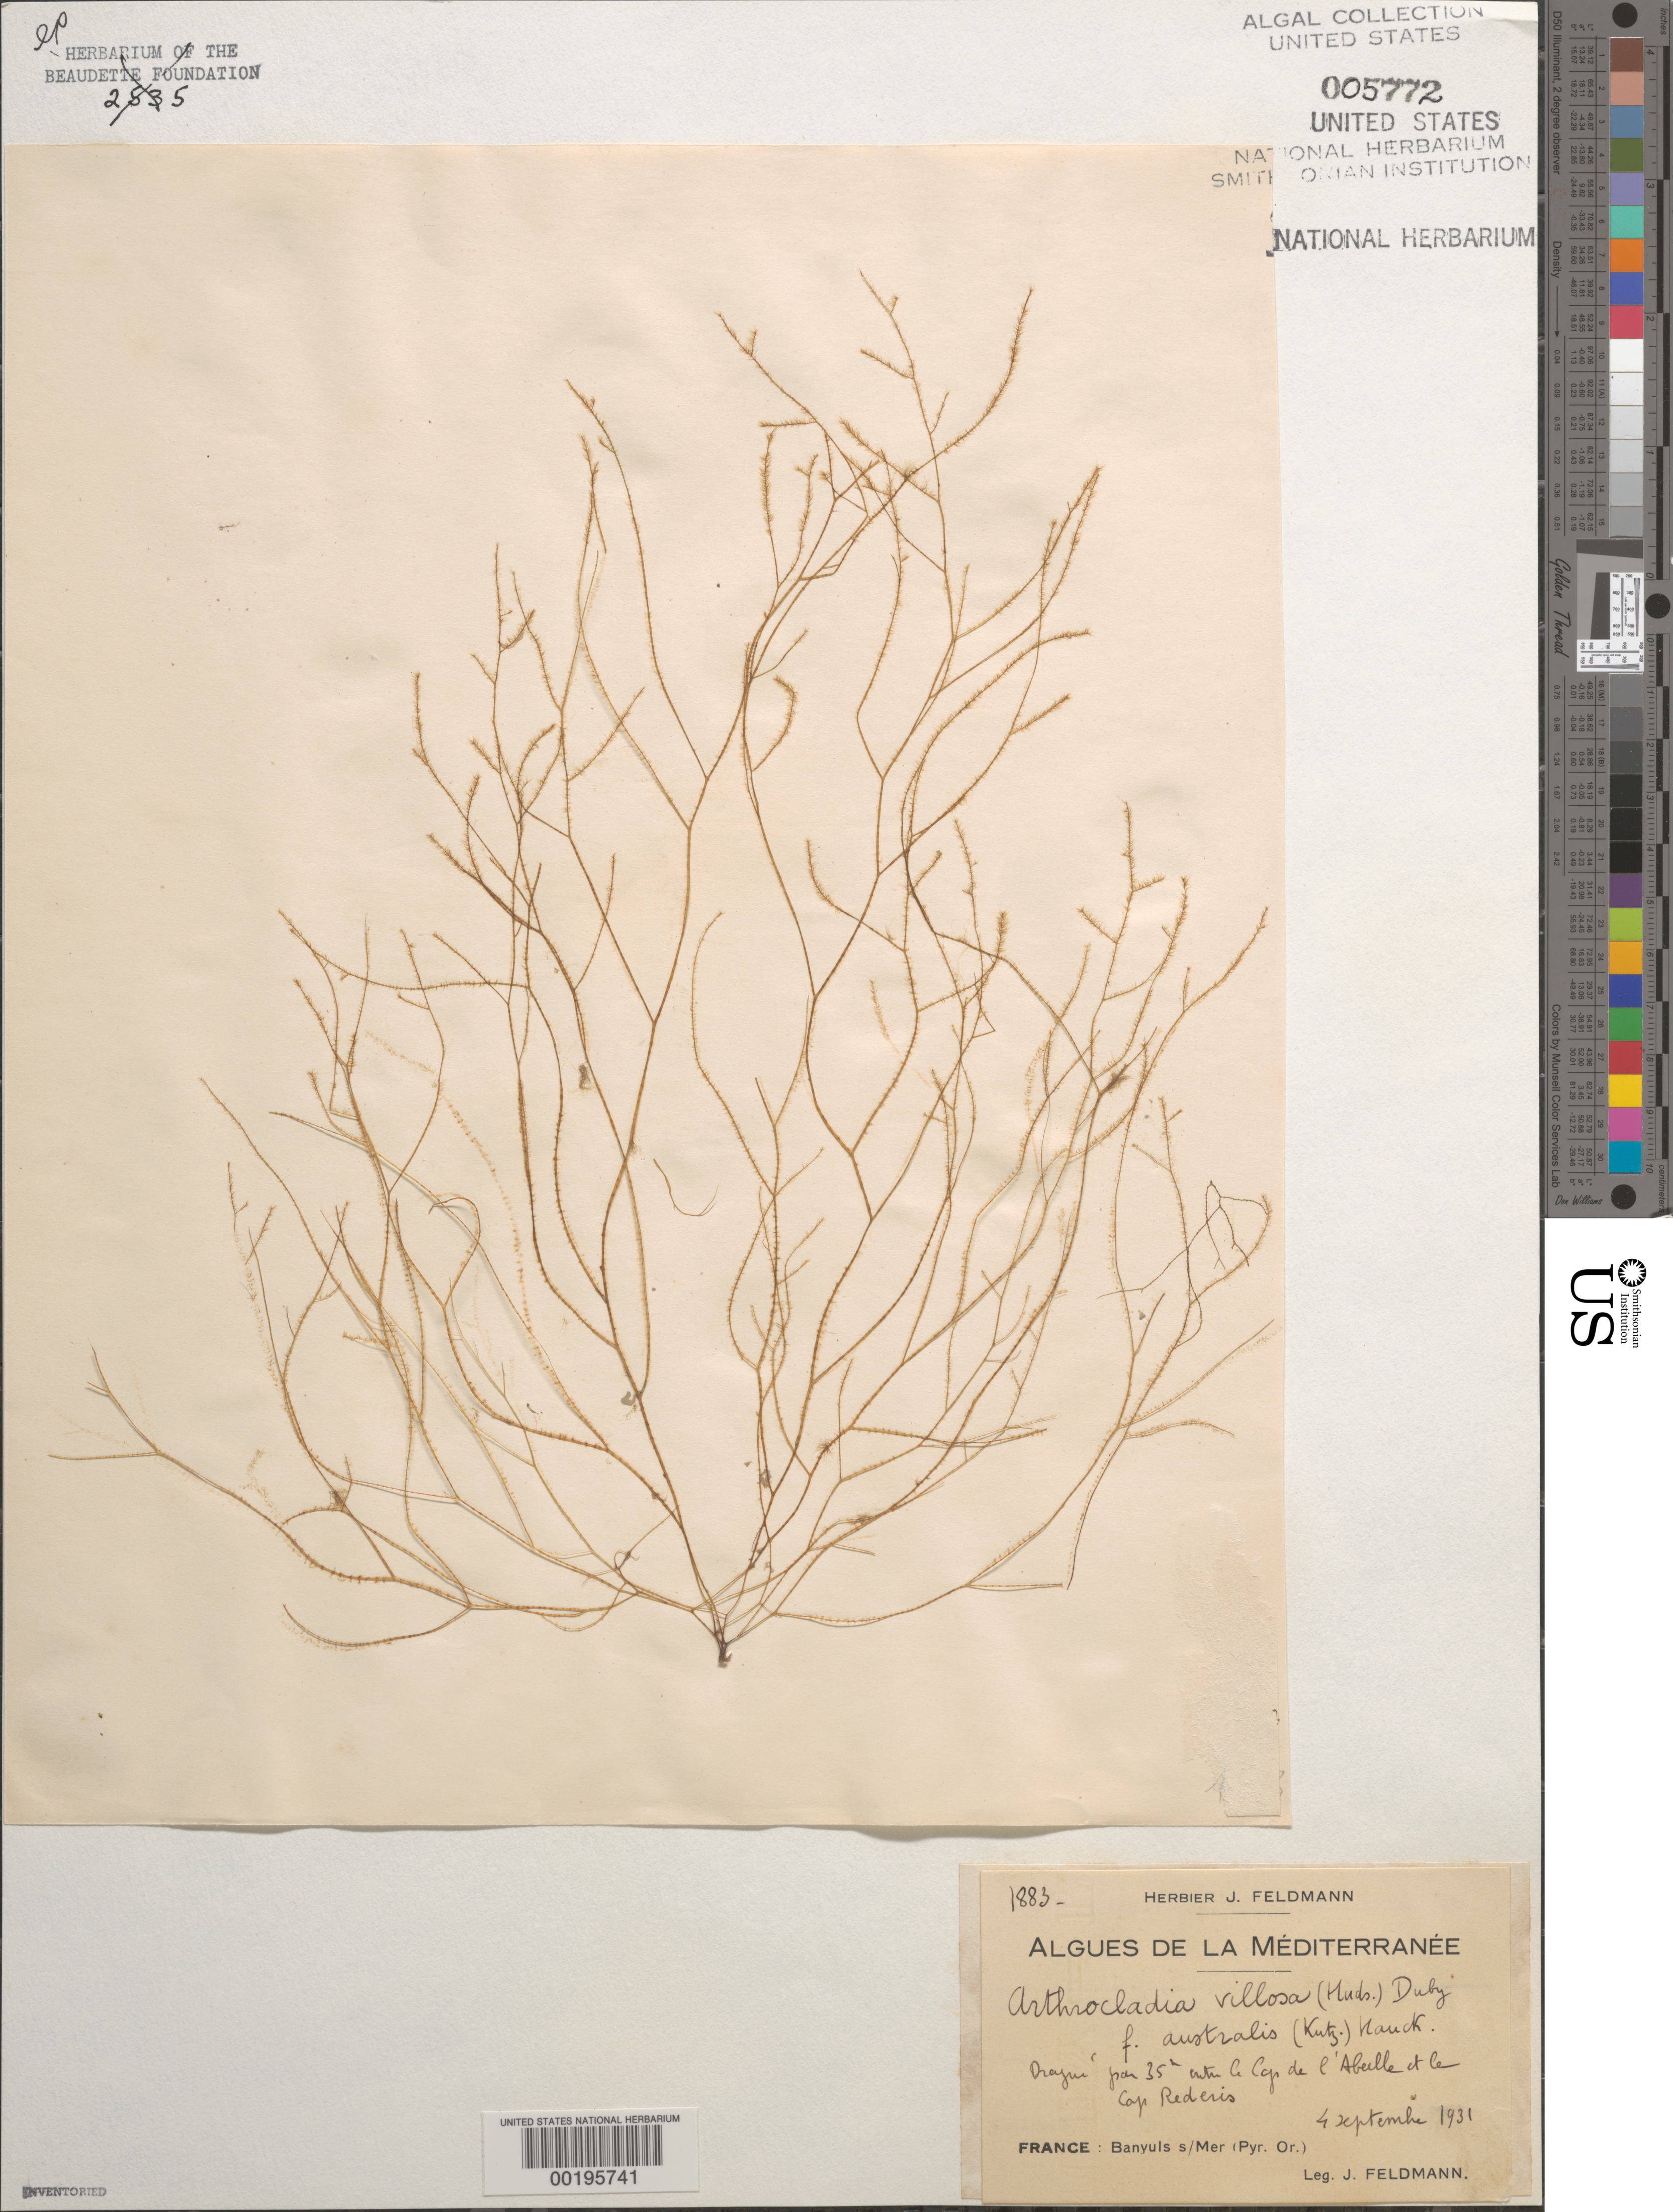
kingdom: Chromista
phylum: Ochrophyta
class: Phaeophyceae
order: Desmarestiales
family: Arthrocladiaceae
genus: Arthrocladia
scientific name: Arthrocladia villosa f. australis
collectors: J. Feldmann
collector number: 1883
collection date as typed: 04 Sep 1931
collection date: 1931-09-04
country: France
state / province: Occitanie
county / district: Pyrénées-Orientales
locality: Cap de l'Abeille and Cap Rederis, Banyuls-sur-Mer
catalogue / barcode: US 5772